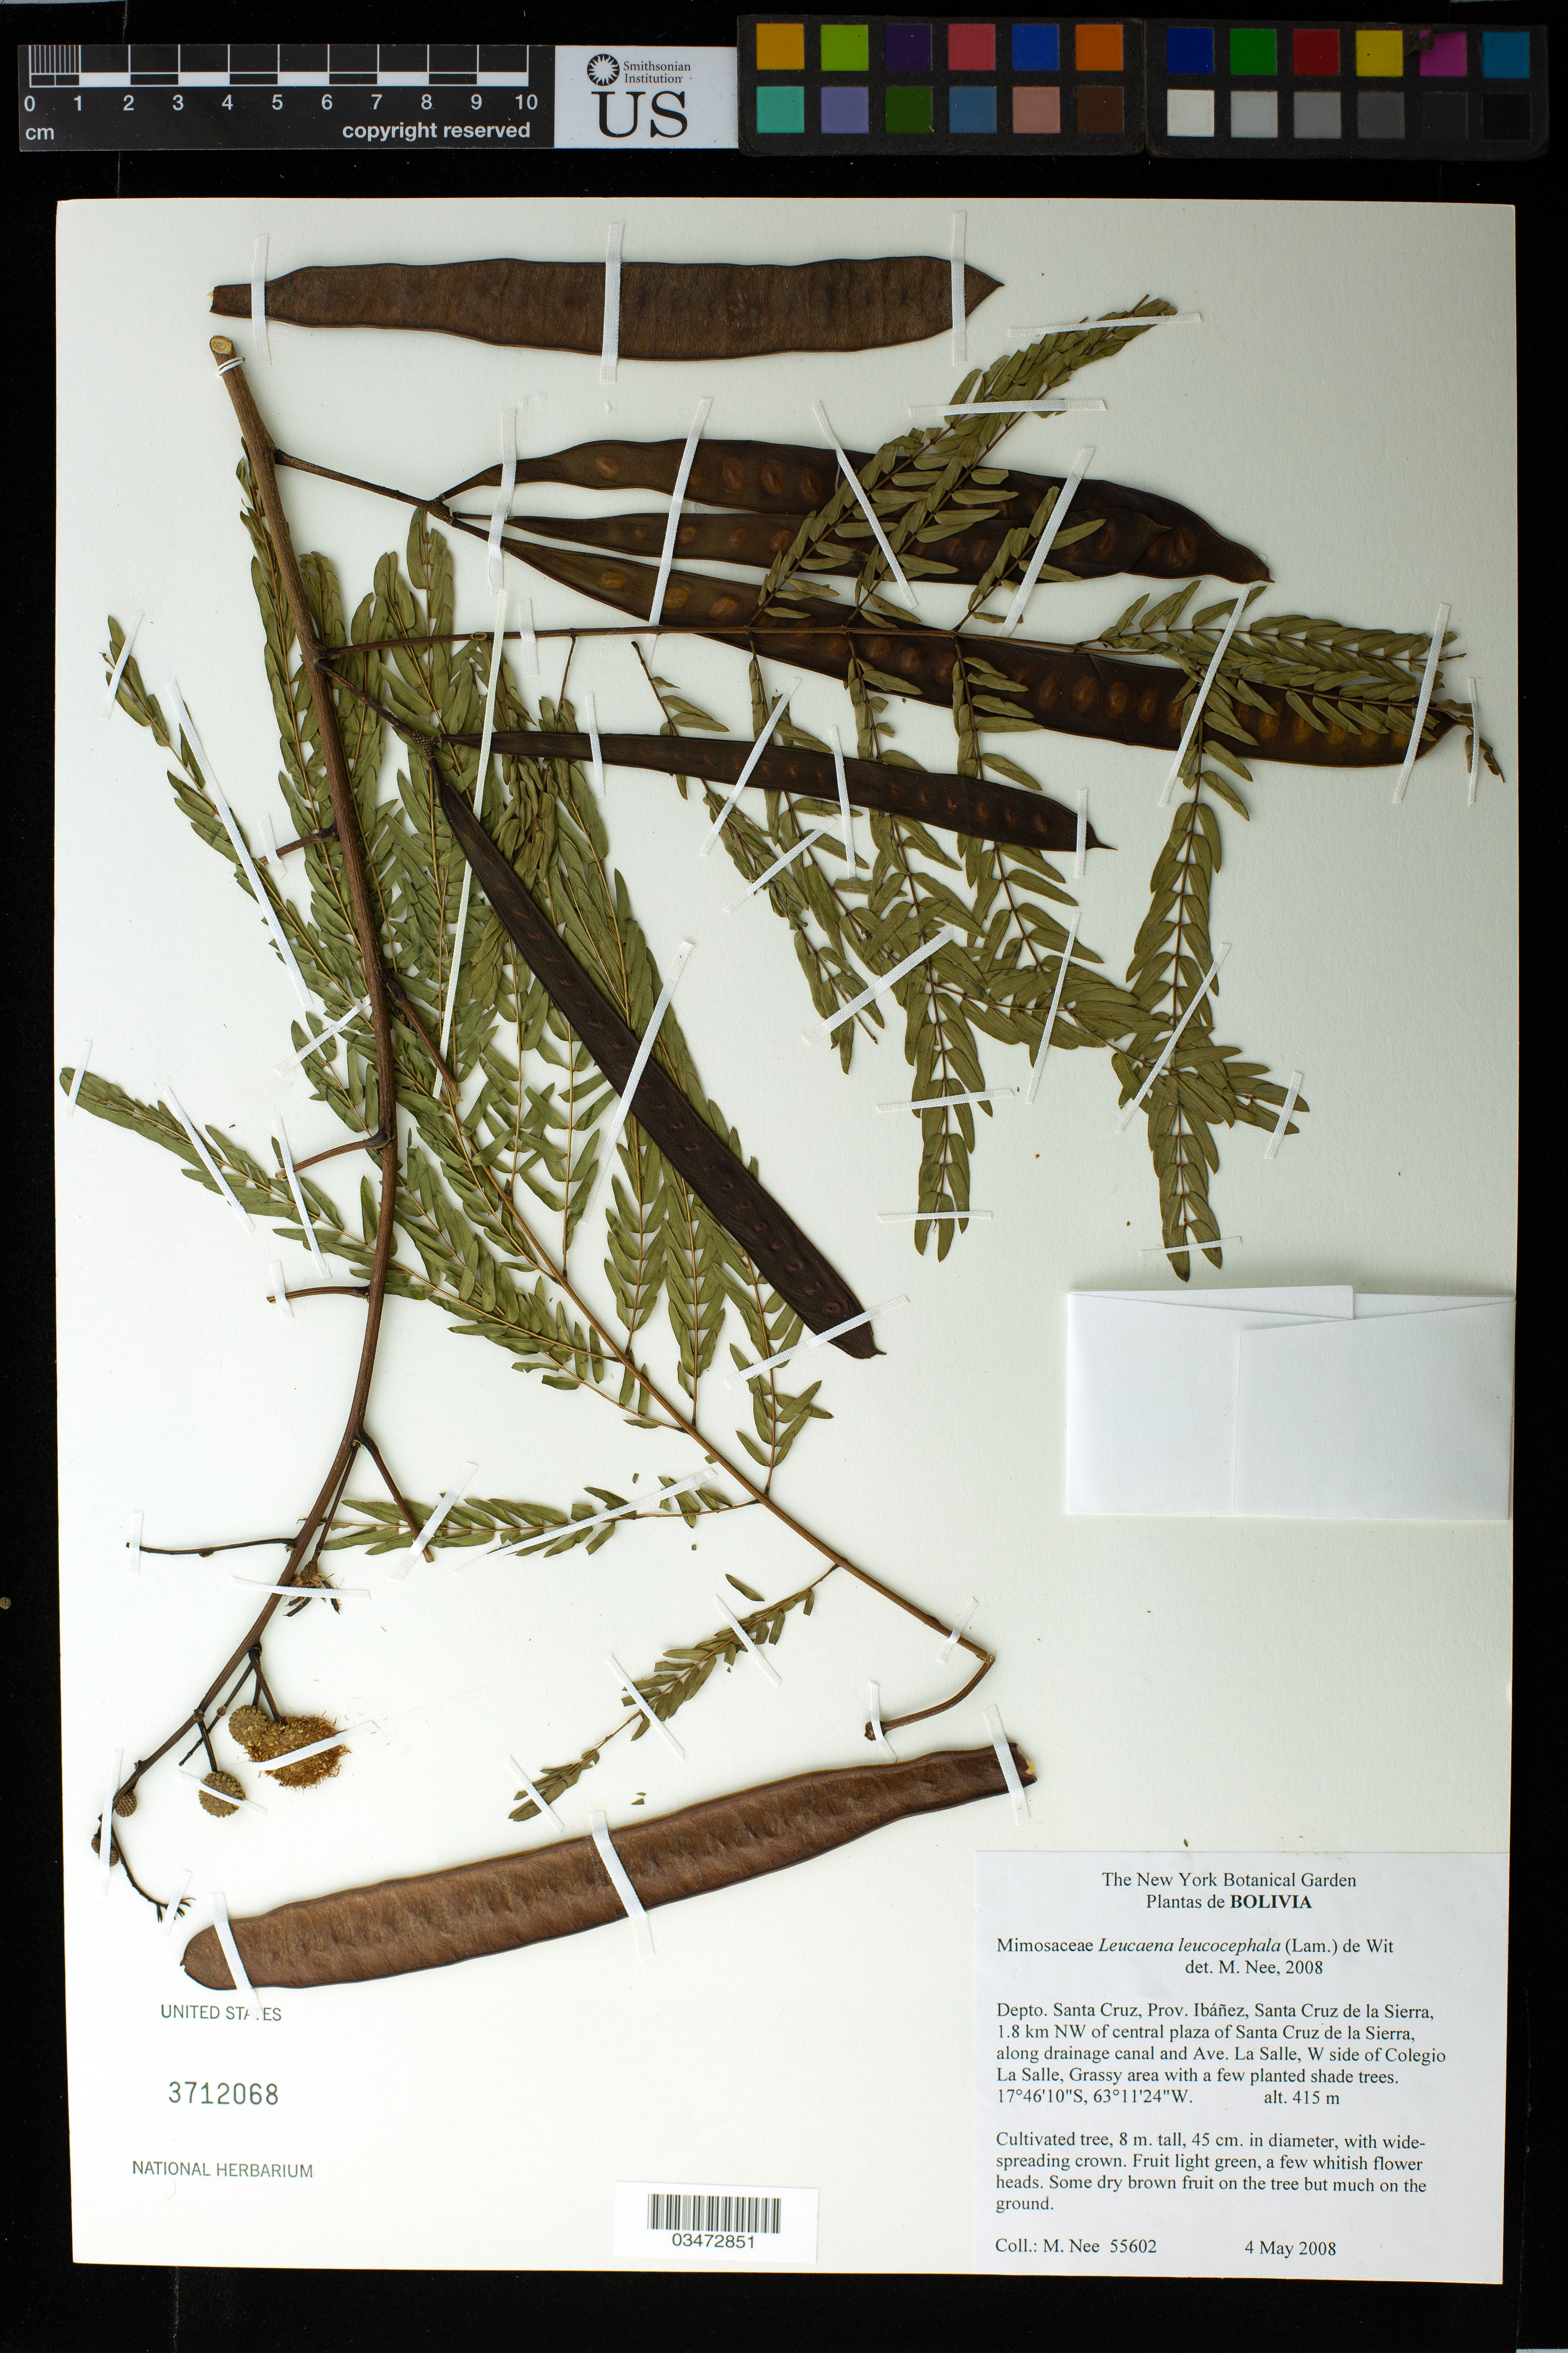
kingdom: Plantae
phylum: Tracheophyta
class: Magnoliopsida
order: Fabales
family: Fabaceae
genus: Leucaena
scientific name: Leucaena leucocephala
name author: (Lam.) de Wit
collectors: M. Nee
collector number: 55602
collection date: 2008-05-04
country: Bolivia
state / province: Santa Cruz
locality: Depto. Santa Cruz, Prov. Ibanez, Santa Cruz de la Sierra, 1.8 km NW of central plaza of Santa Cruz de la Sierra, along drainage canal and Ave. La Salle, W side of Colegio La Salle.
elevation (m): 415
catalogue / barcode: US 3712068